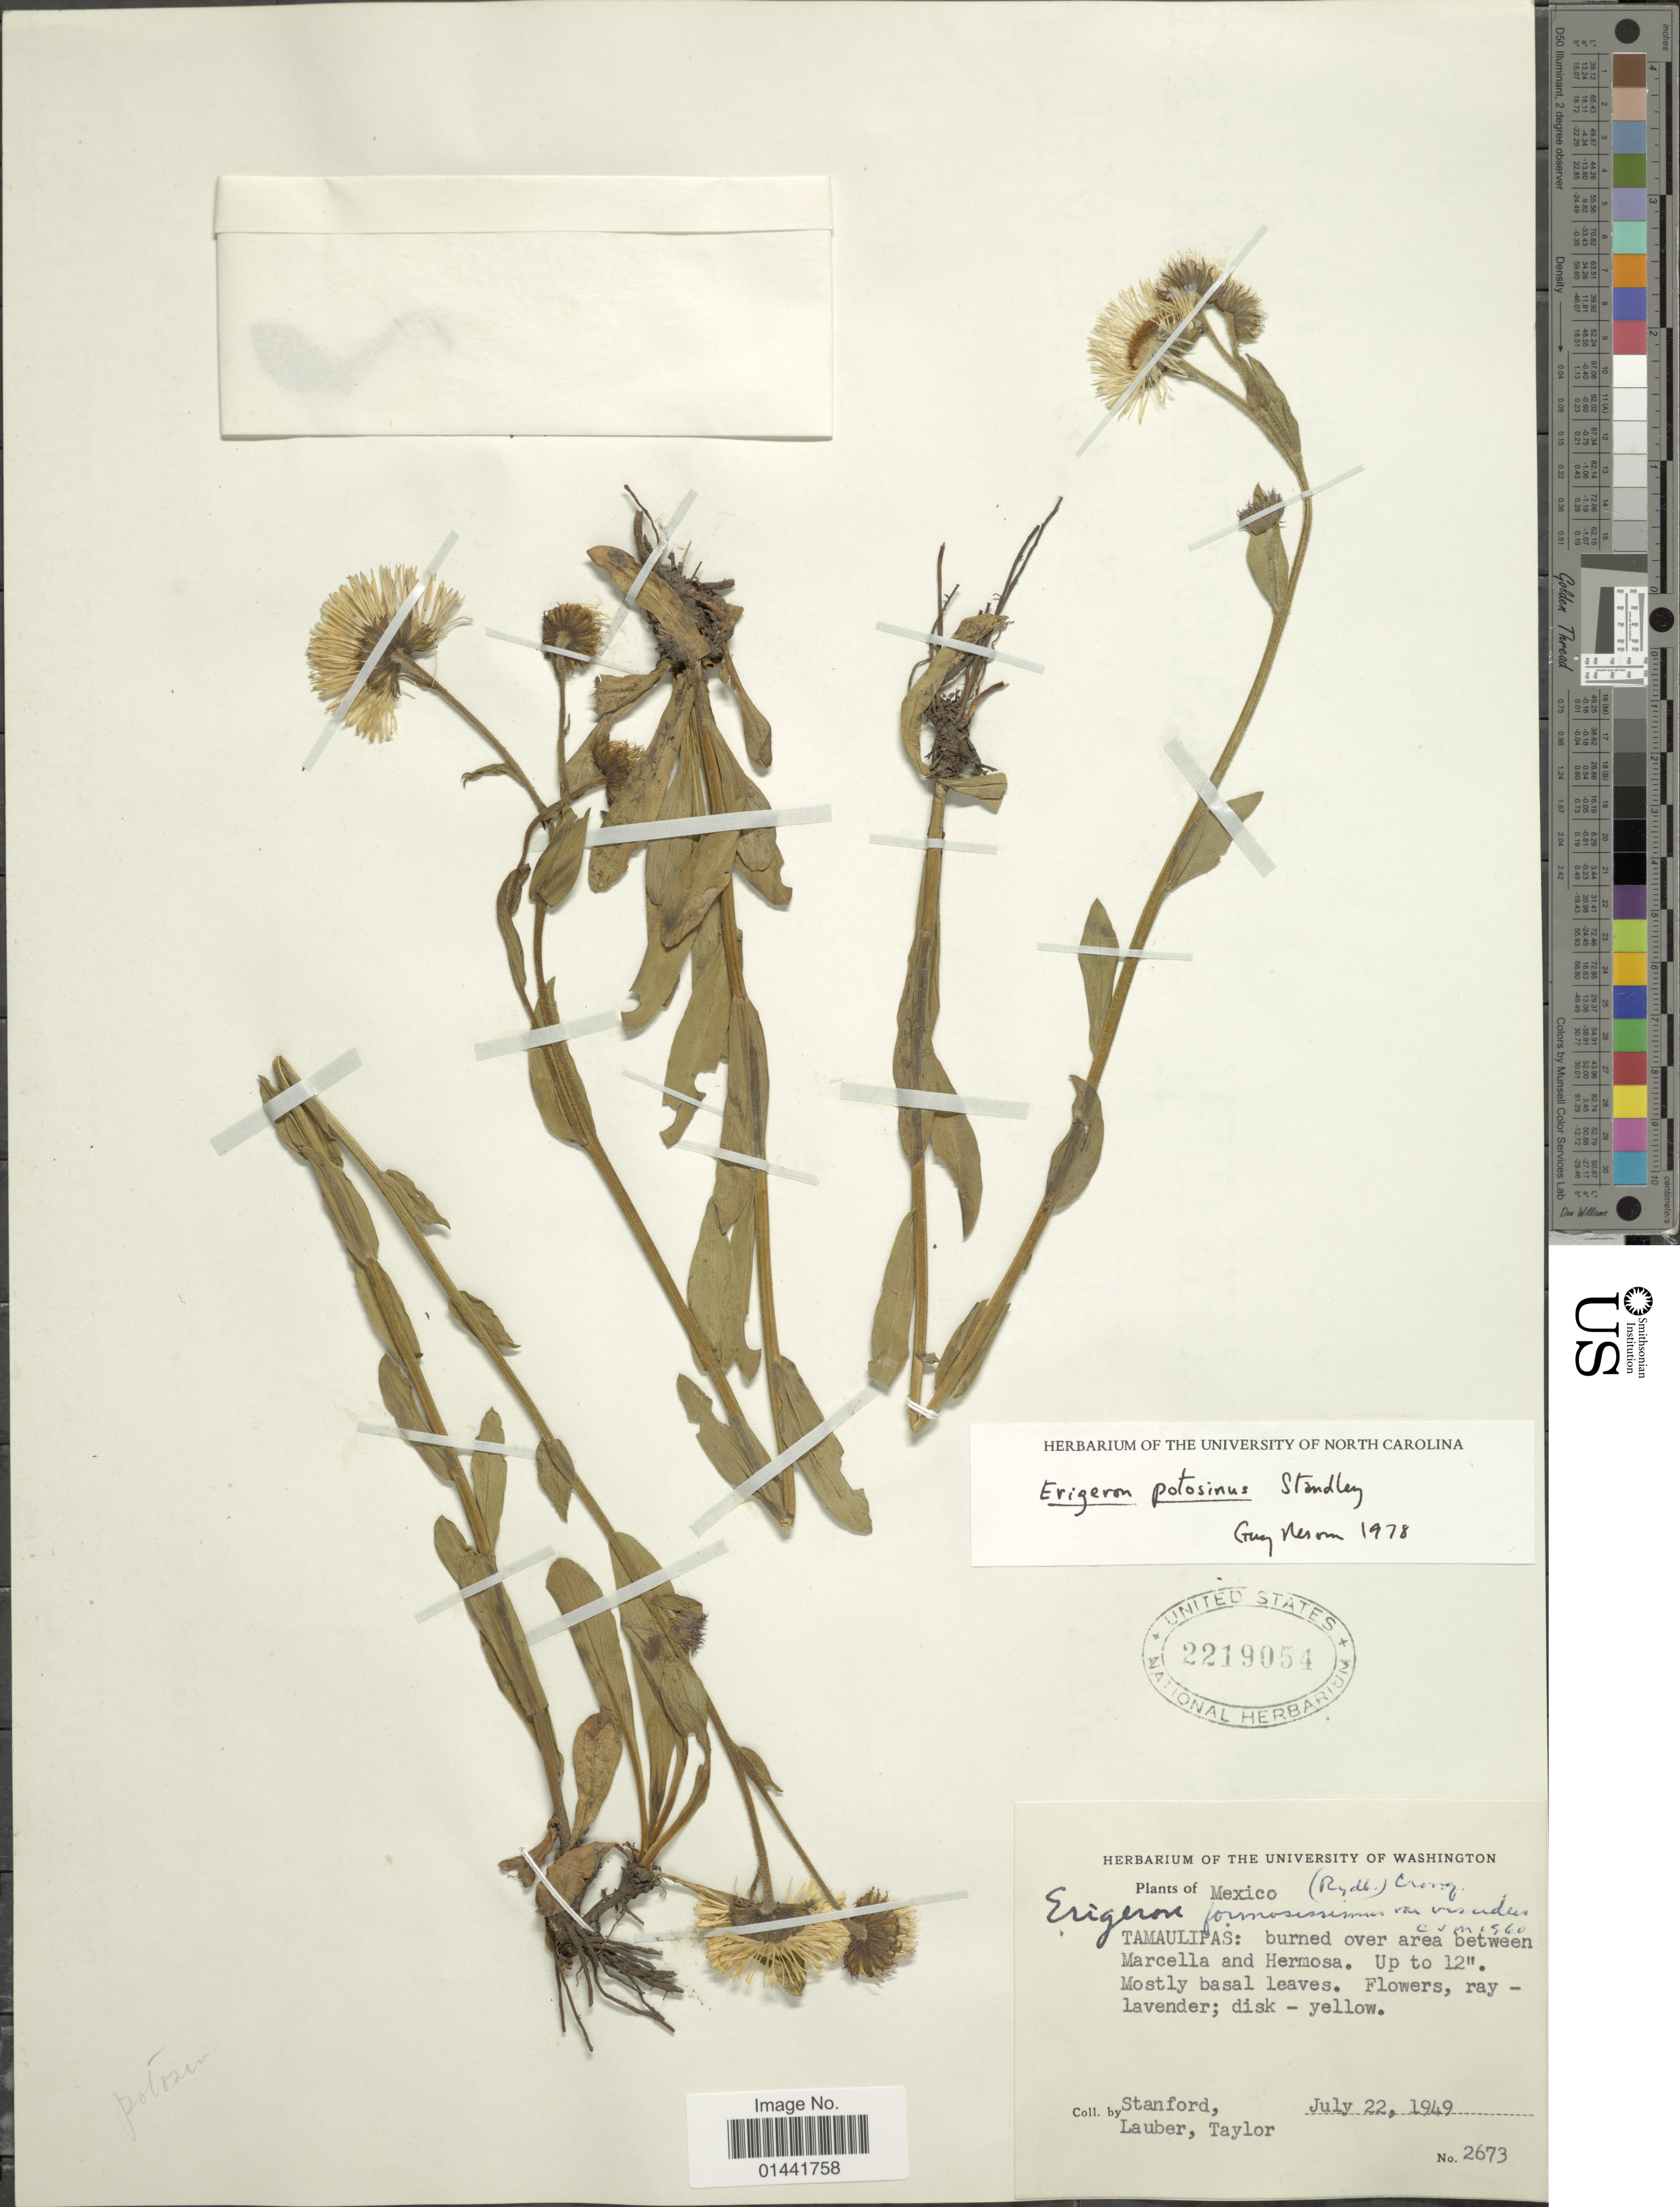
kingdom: Plantae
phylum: Tracheophyta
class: Magnoliopsida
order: Asterales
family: Asteraceae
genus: Erigeron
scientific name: Erigeron potasinus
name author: Standl.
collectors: -. Stanford, Lauber, -- & -- Taylor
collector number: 2673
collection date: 1949-07-22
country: Mexico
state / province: Tamaulipas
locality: Burned over area between Marcella and Hermosa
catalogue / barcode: US 2219054